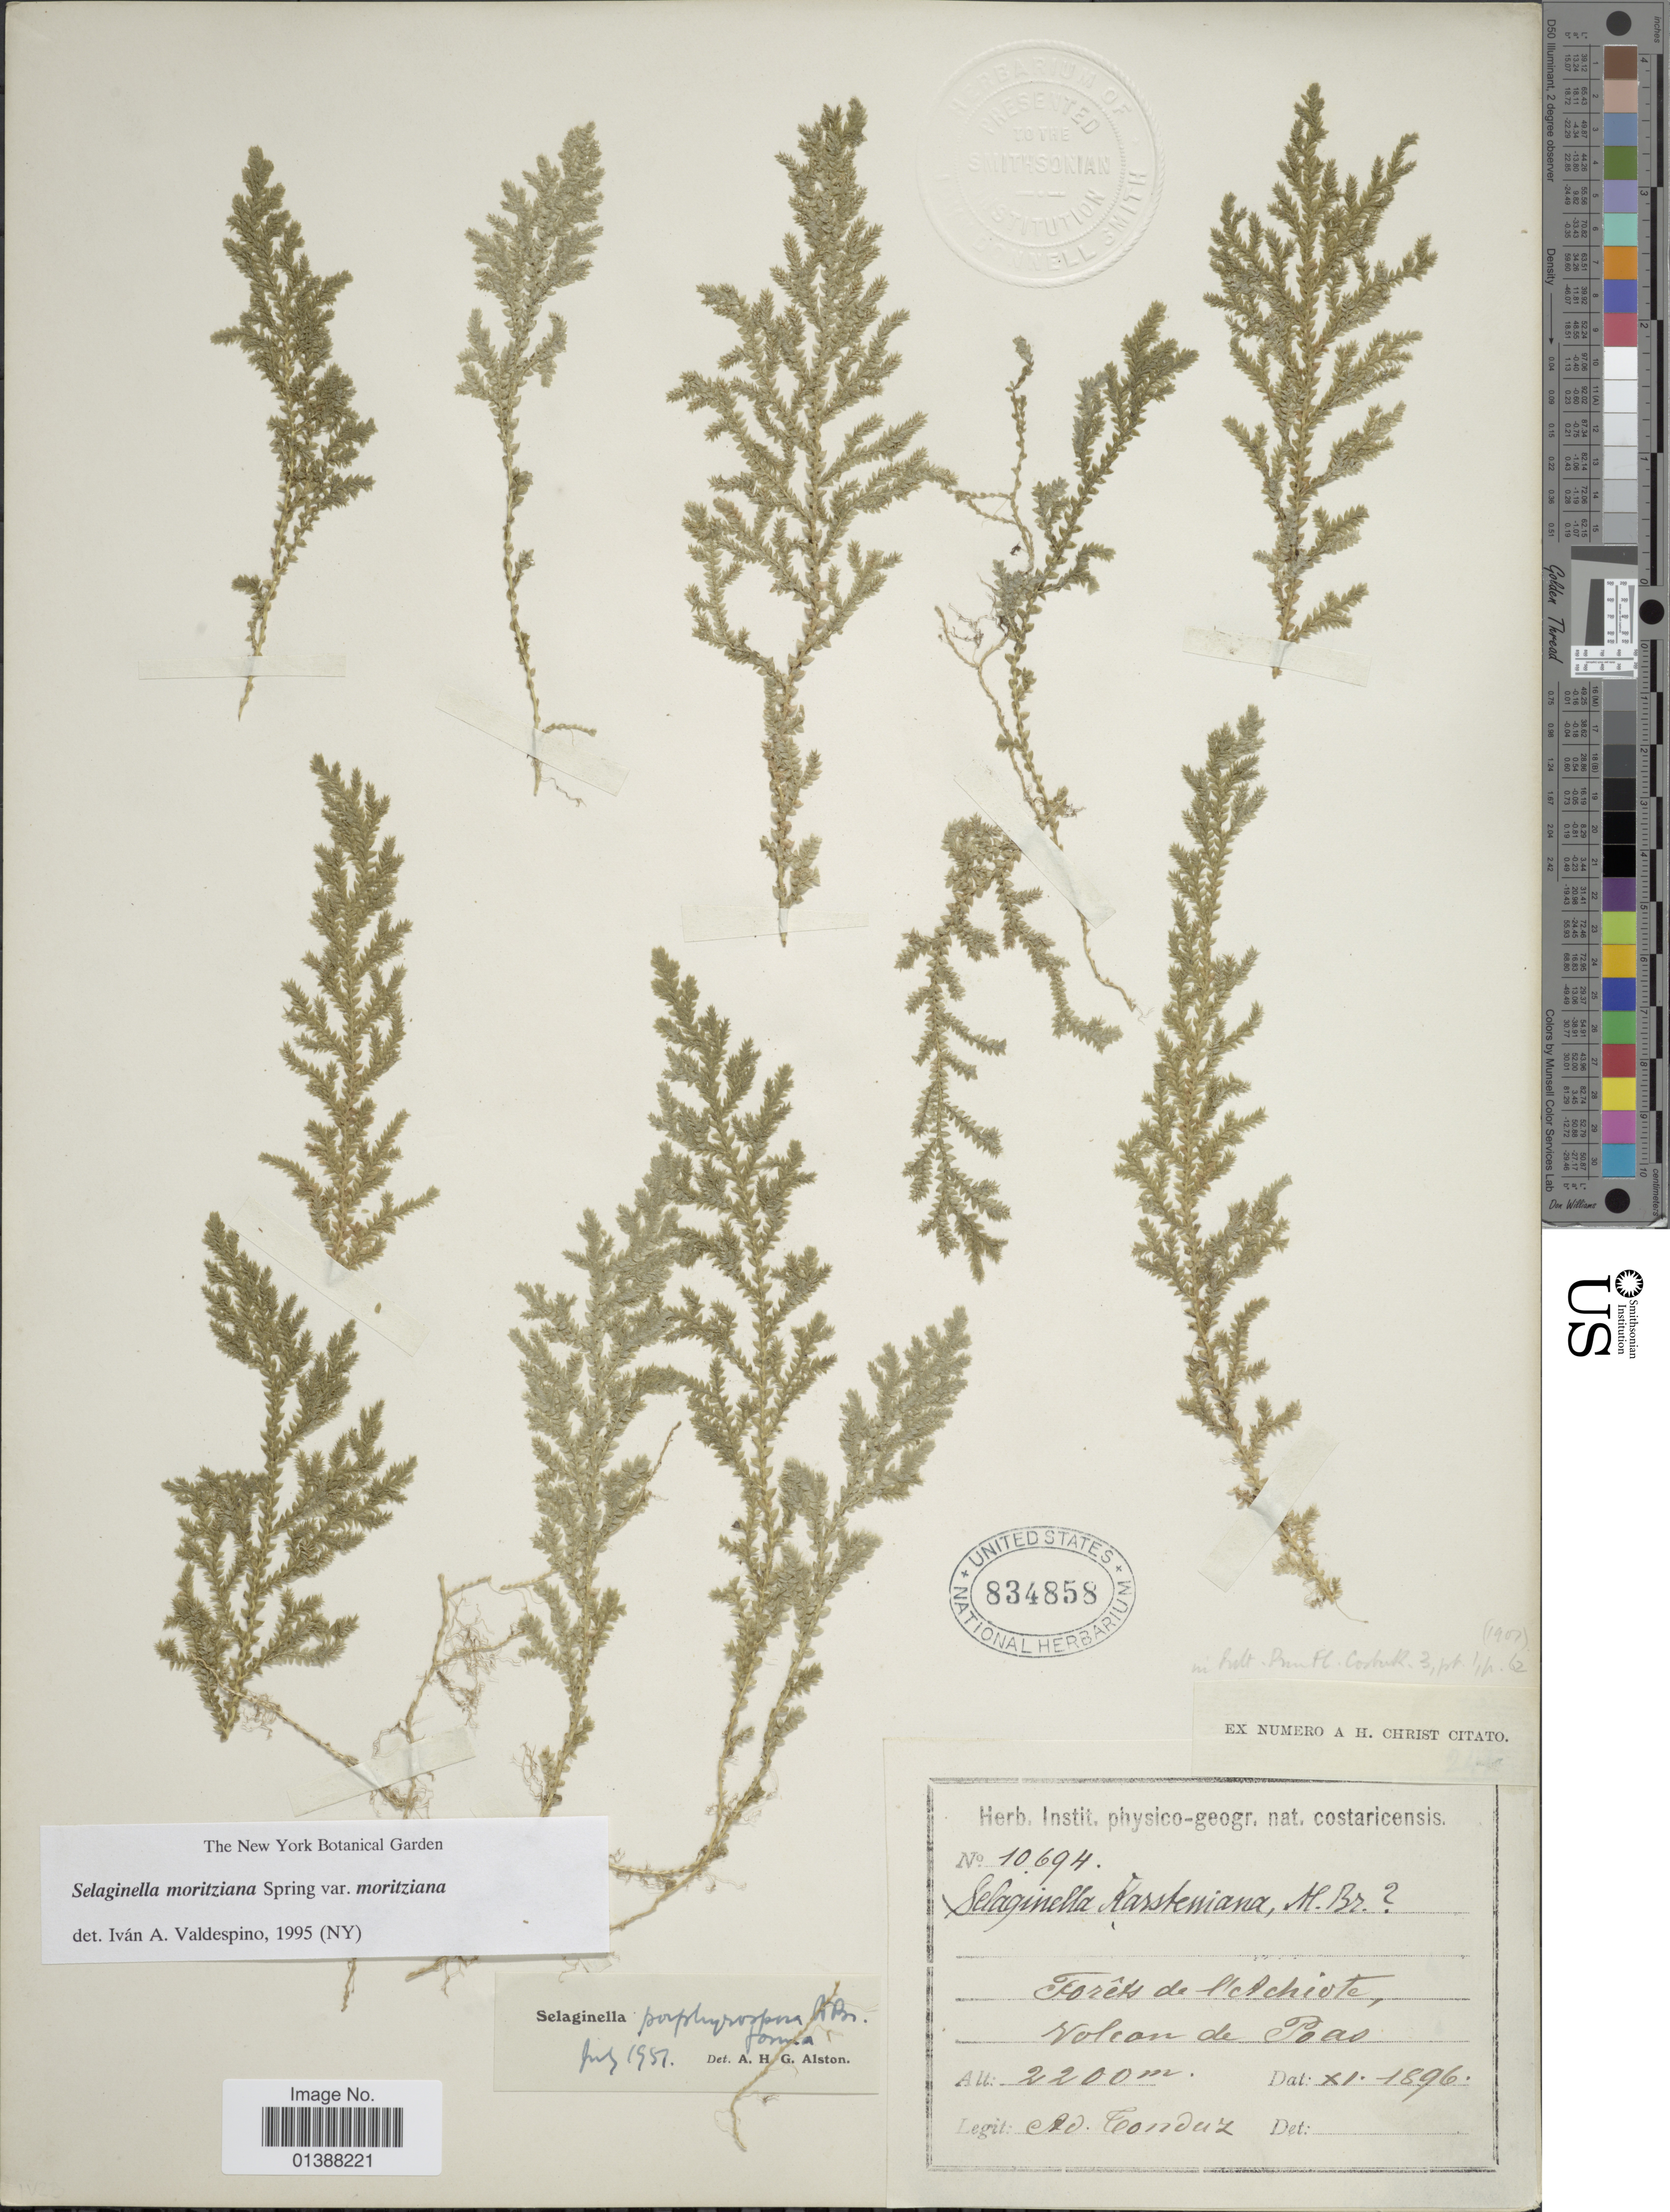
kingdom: Plantae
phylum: Tracheophyta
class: Lycopodiopsida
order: Selaginellales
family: Selaginellaceae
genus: Selaginella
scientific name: Selaginella moritziana var. moritziana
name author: Spring ex Klotzsch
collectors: A. Tonduz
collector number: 10694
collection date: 1896-11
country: Costa Rica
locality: Forêts de l'Achiote Volcan de Poas.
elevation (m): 2200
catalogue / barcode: US 834858